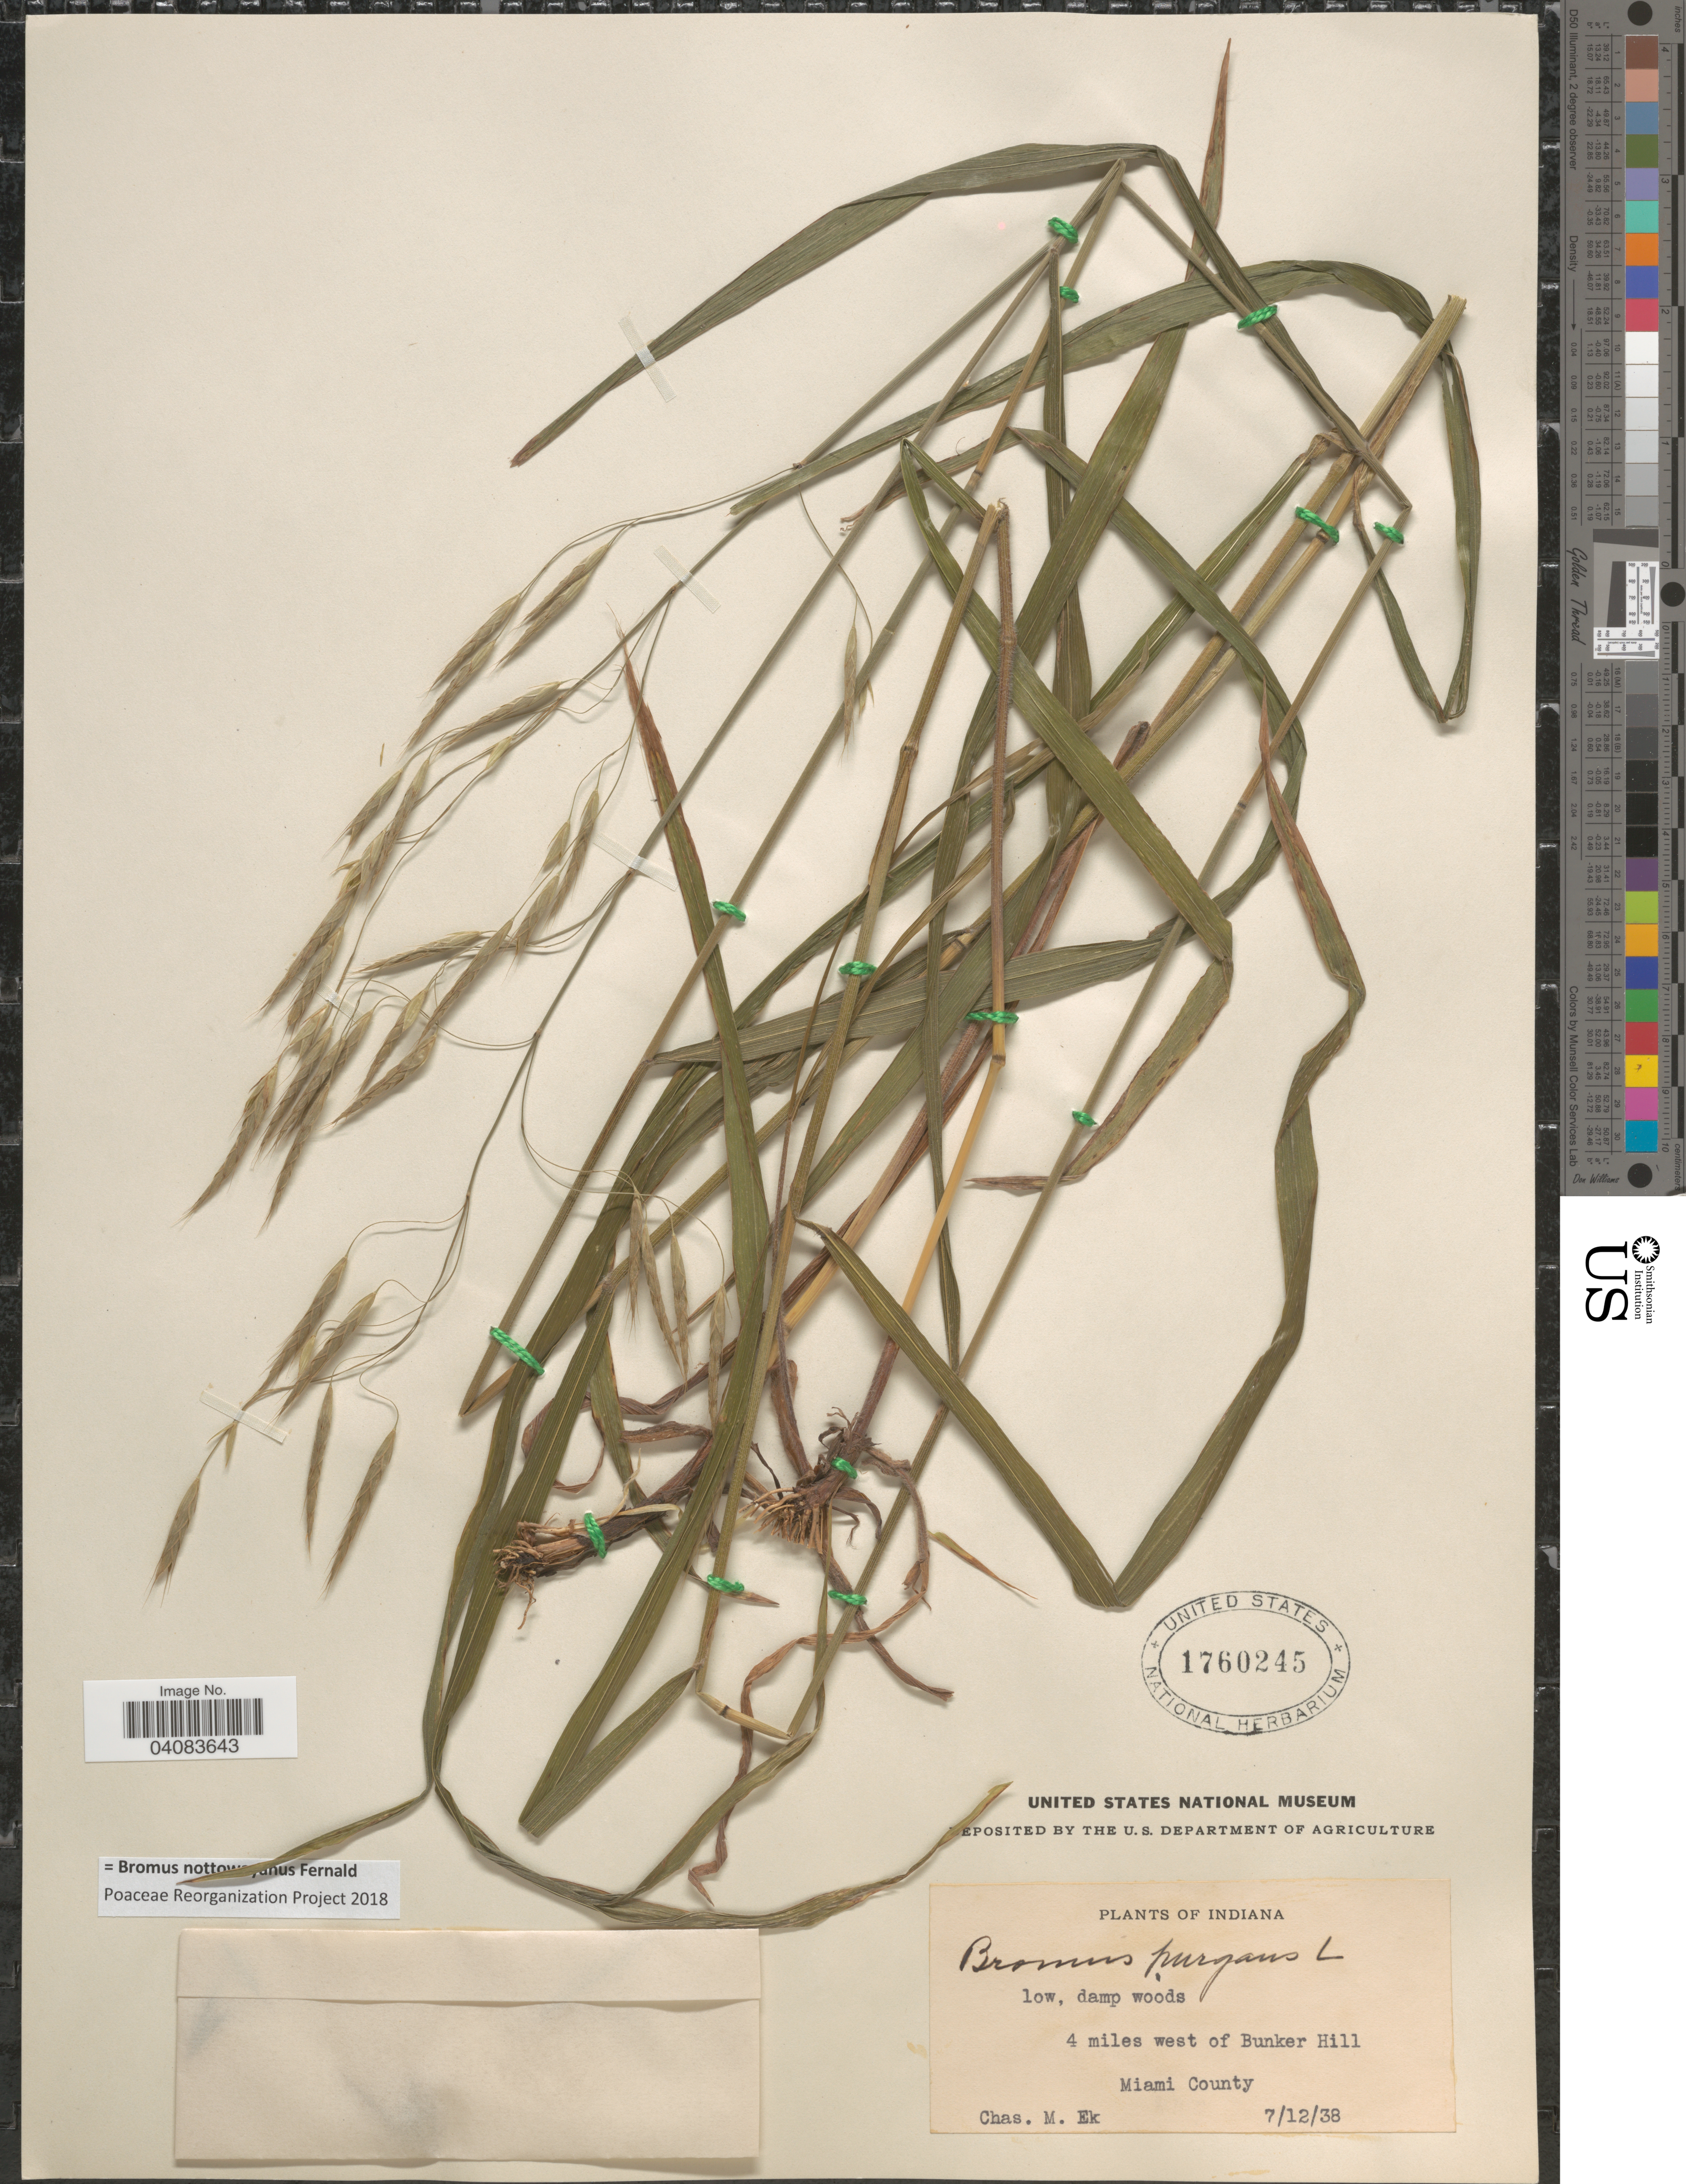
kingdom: Plantae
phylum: Tracheophyta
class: Liliopsida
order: Poales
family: Poaceae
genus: Bromus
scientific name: Bromus nottawayanus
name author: Fernald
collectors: C. Ek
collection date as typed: Transcribed d/m/y: 12/7/38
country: United States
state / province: Indiana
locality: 4 miles west of Bunker Hill. Miami County.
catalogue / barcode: US 1760245